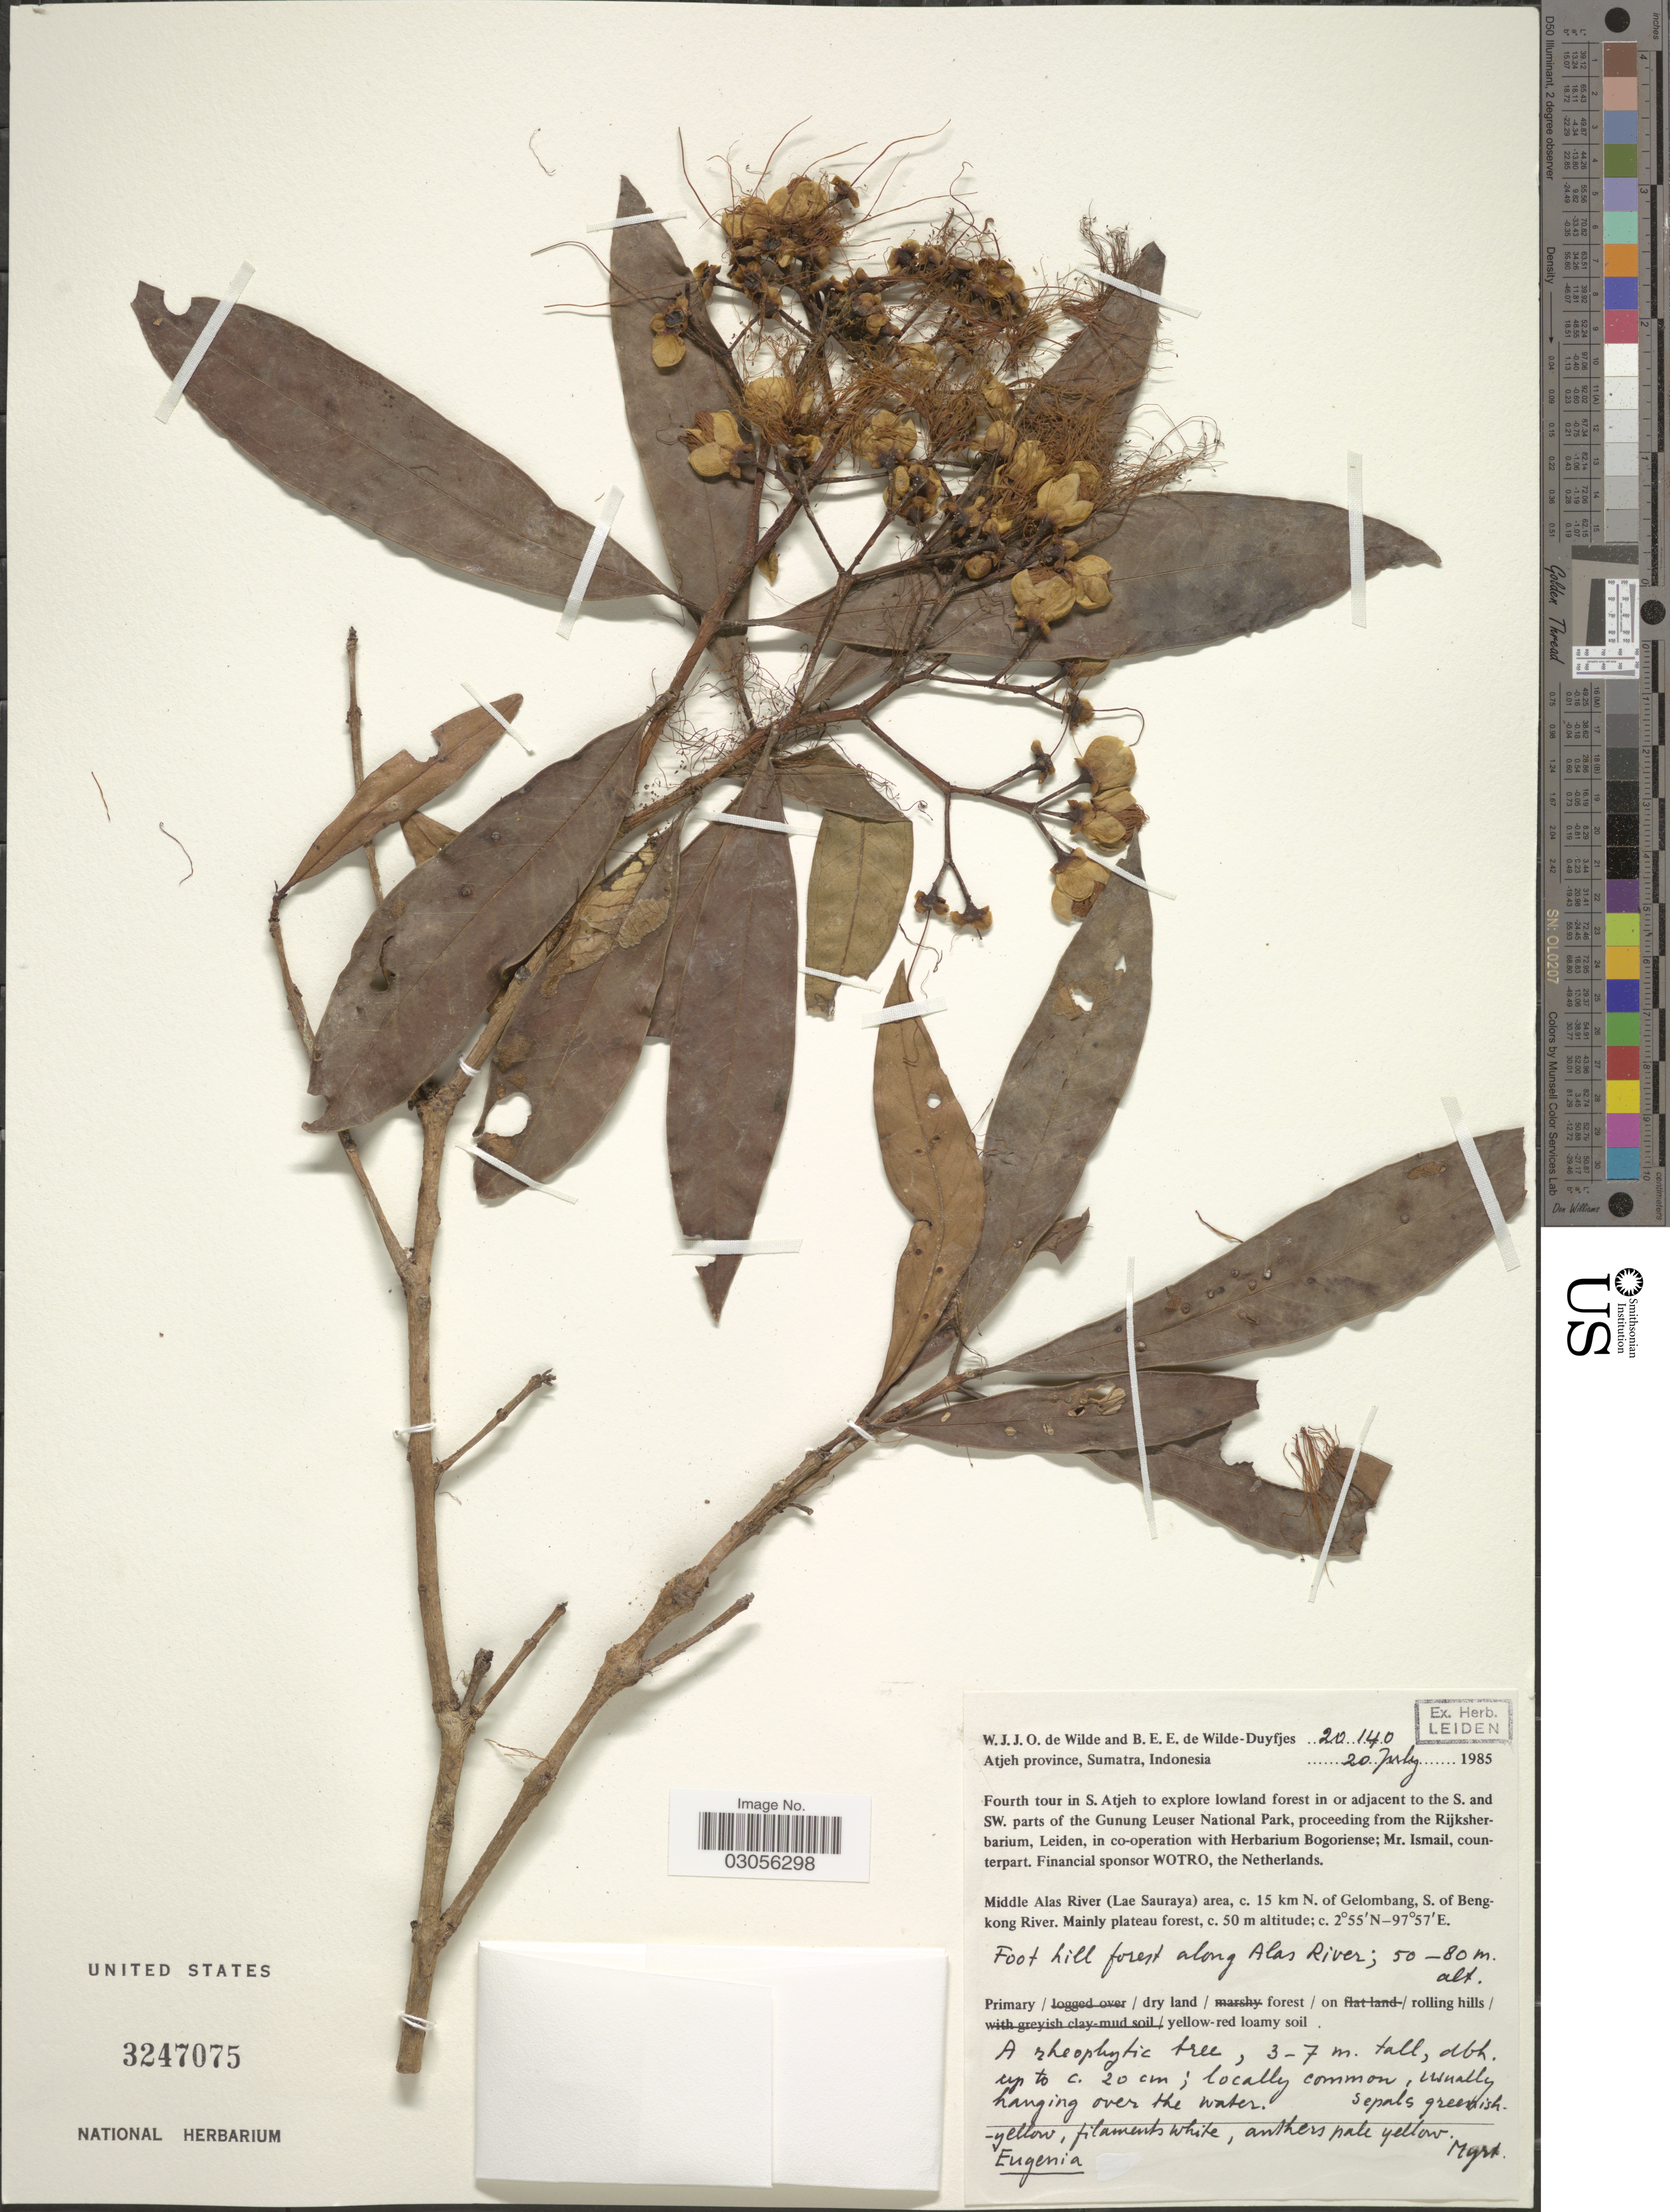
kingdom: Plantae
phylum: Tracheophyta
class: Magnoliopsida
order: Myrtales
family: Myrtaceae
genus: Syzygium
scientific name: Syzygium sp.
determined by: Strong, M. T., (US), Smithsonian Institution - National Museum of Natural History (UNITED STATES)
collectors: W. J. de Wilde & B. E. de Wilde-Duyfjes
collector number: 20140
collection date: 1985-07-20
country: Indonesia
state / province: Sumatra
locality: Atjeh Province, Sumatra. Middle Alas River (Lae Sauraya) area, c. 15 km N. of Gelombang, S. of Bengkong River. Foot hills forest along the Alas River.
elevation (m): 50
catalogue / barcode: US 3247075